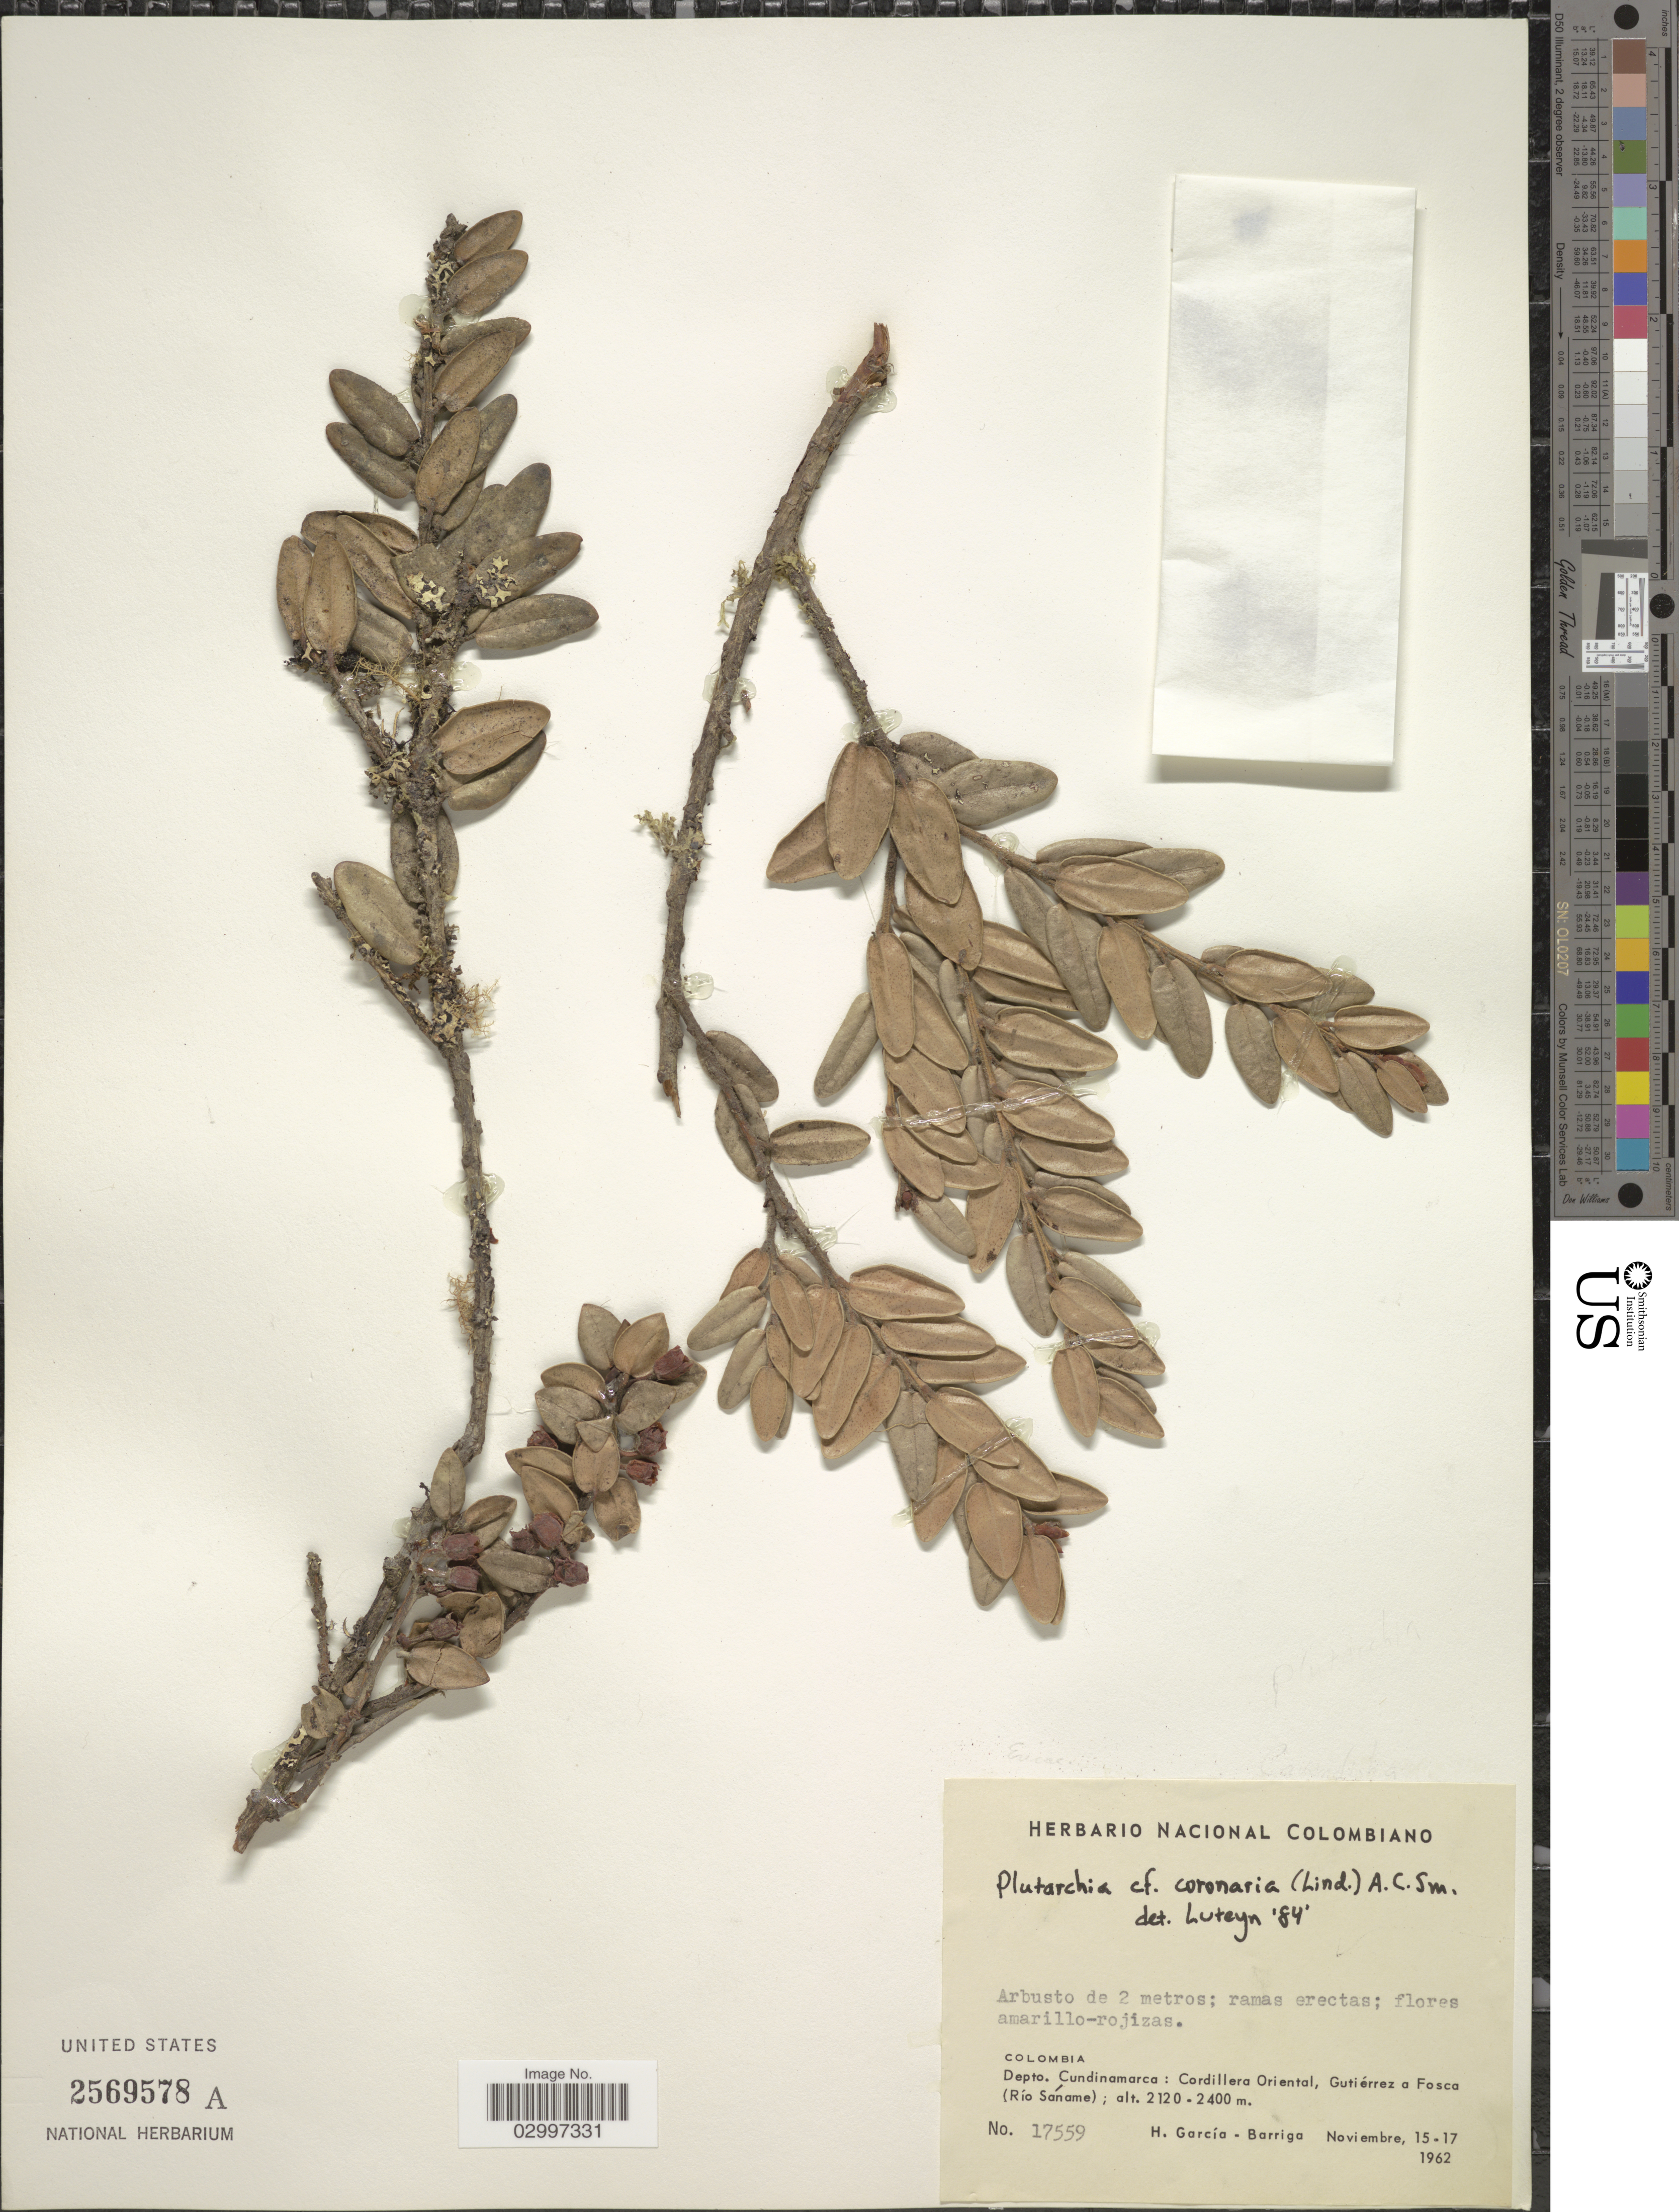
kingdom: Plantae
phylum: Tracheophyta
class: Magnoliopsida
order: Ericales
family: Ericaceae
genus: Plutarchia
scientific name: Plutarchia coronaria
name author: (Linden) A.C. Sm.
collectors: H. García Barriga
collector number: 17559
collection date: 1962-11-15/1962-11-17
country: Colombia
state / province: Cundinamarca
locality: Depto. Cundinamarca: Cordillera Oriental, Gutiérrez a Fosca (Río Sáname).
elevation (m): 2120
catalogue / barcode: US 2569578A